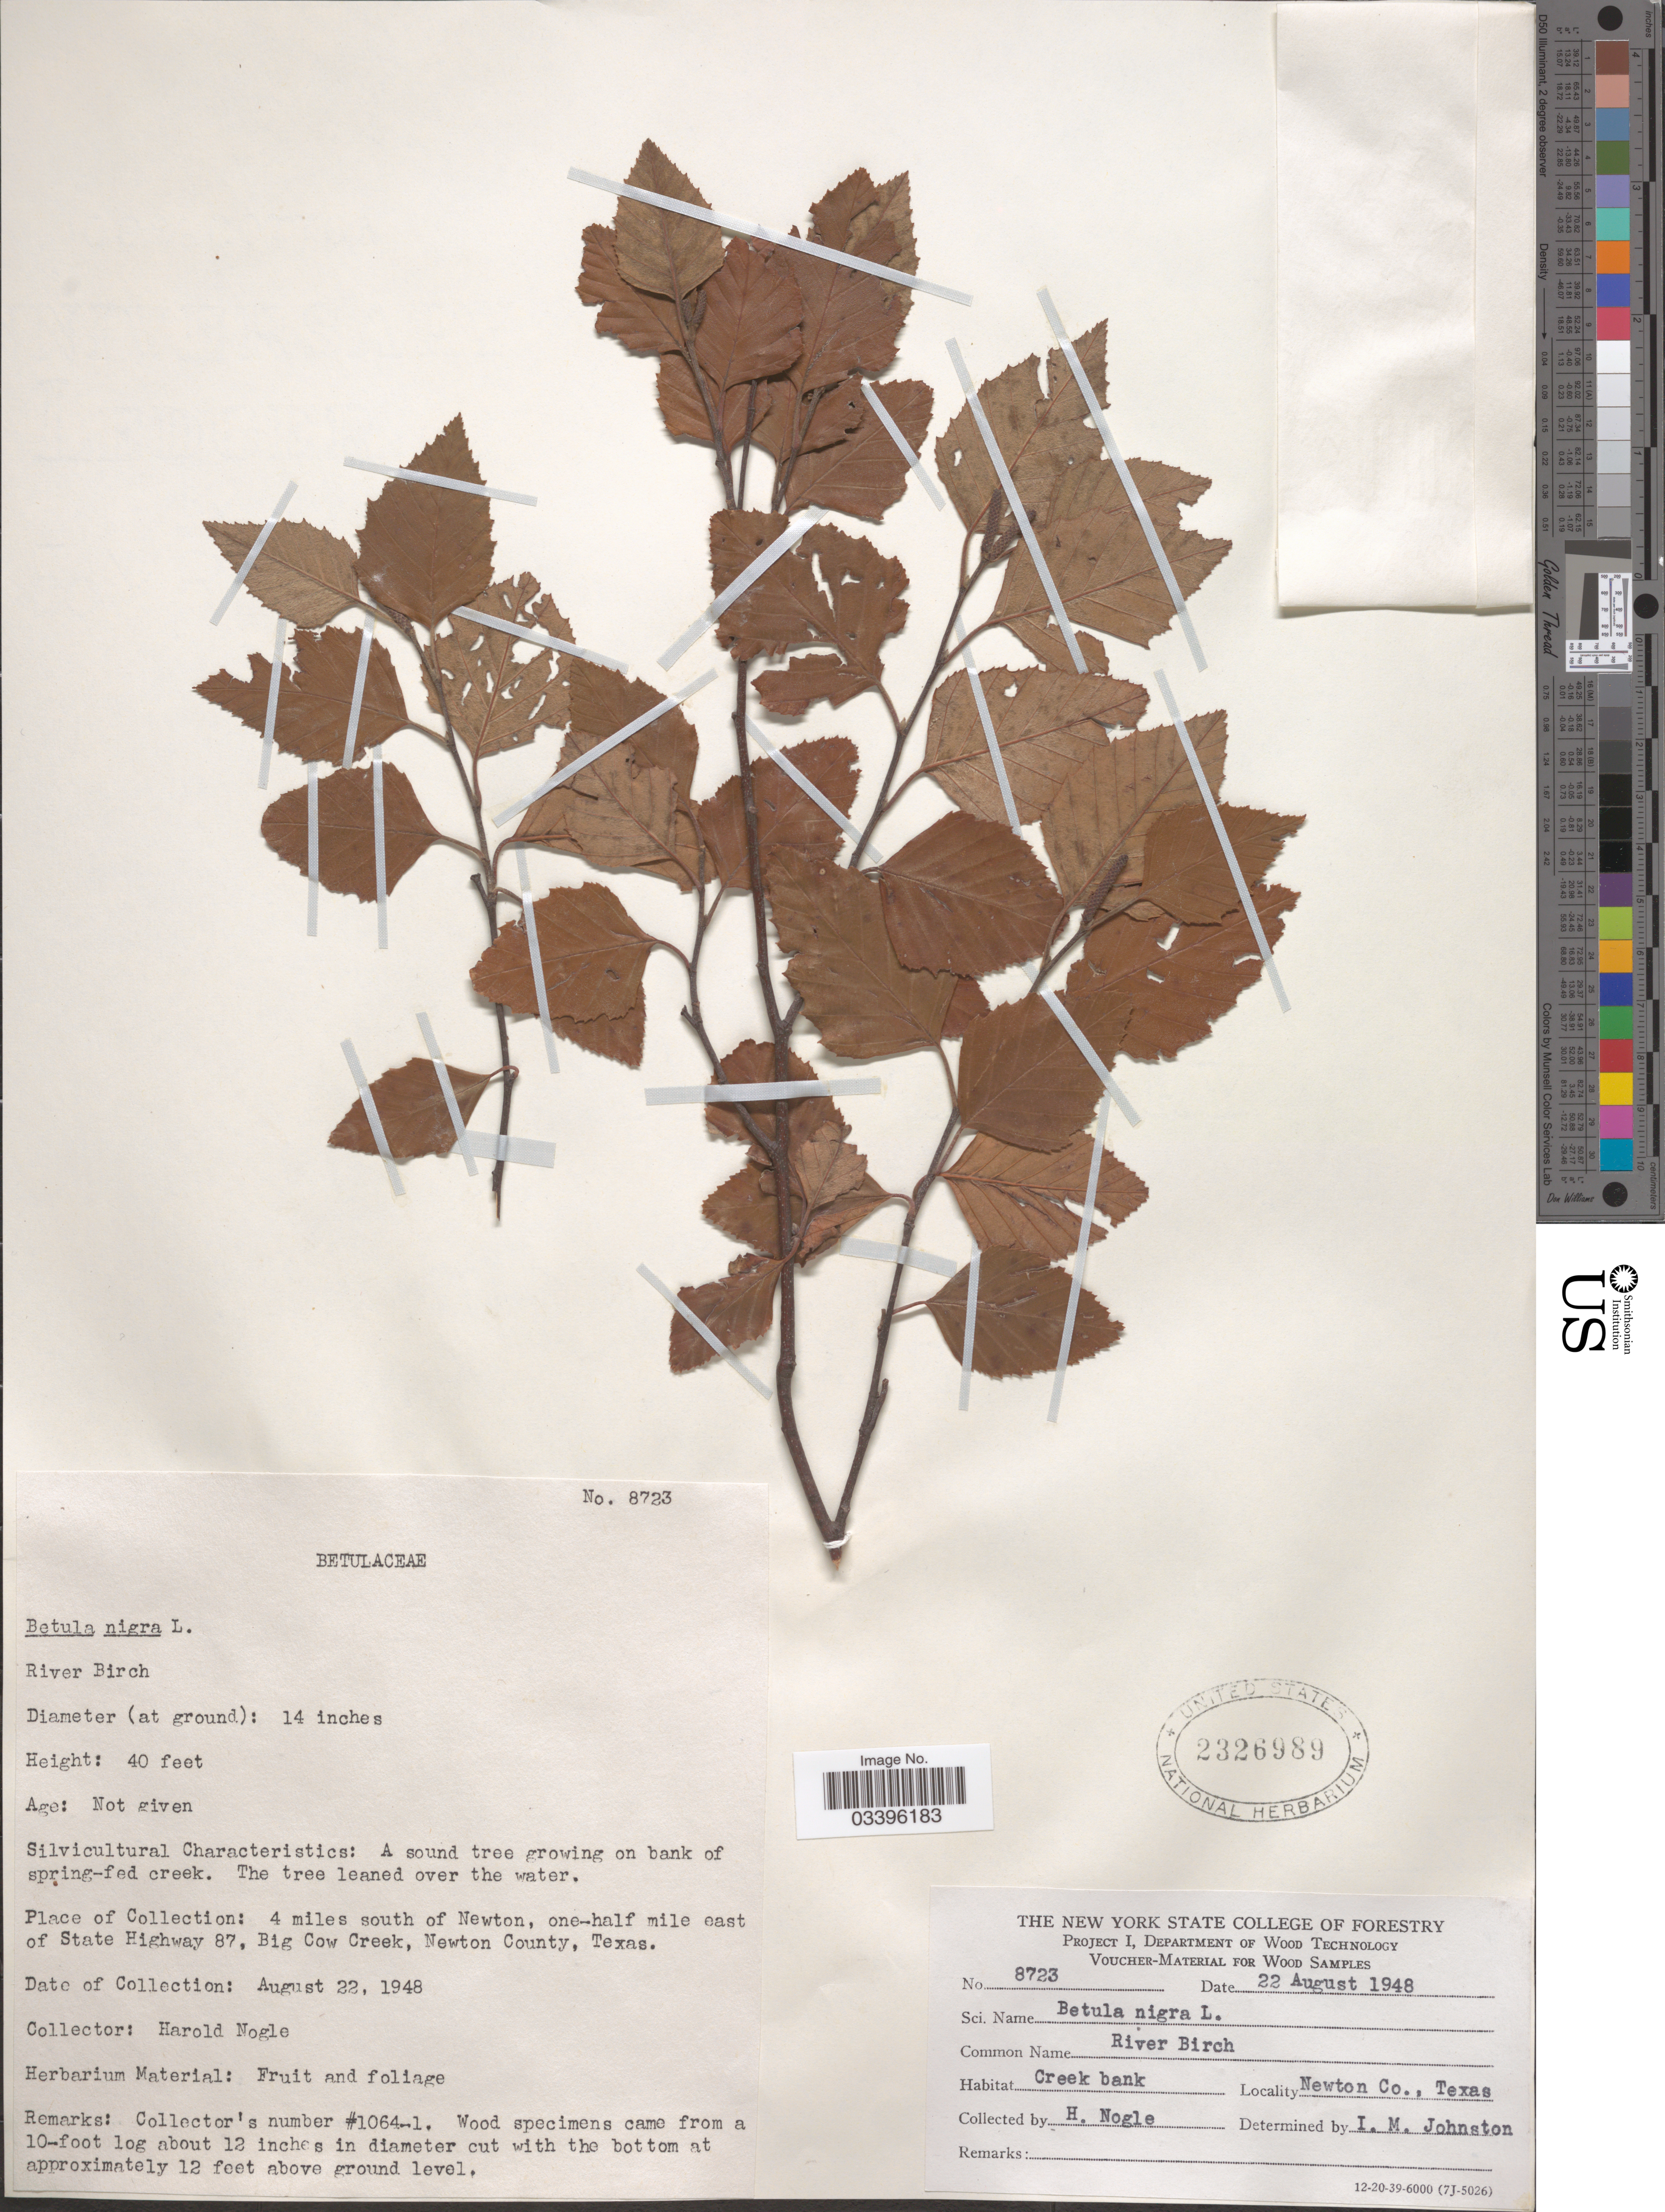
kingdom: Plantae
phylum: Tracheophyta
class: Magnoliopsida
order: Fagales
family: Betulaceae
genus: Betula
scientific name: Betula nigra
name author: L.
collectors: H. Nogle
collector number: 8723/1064-1?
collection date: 1948-08-22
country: United States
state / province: Texas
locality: Creek bank, Newton Co. 4 miles south of Newton, one-half mile east of State Highway 87, Big Cow Creek, Newton County.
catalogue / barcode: US 2326989